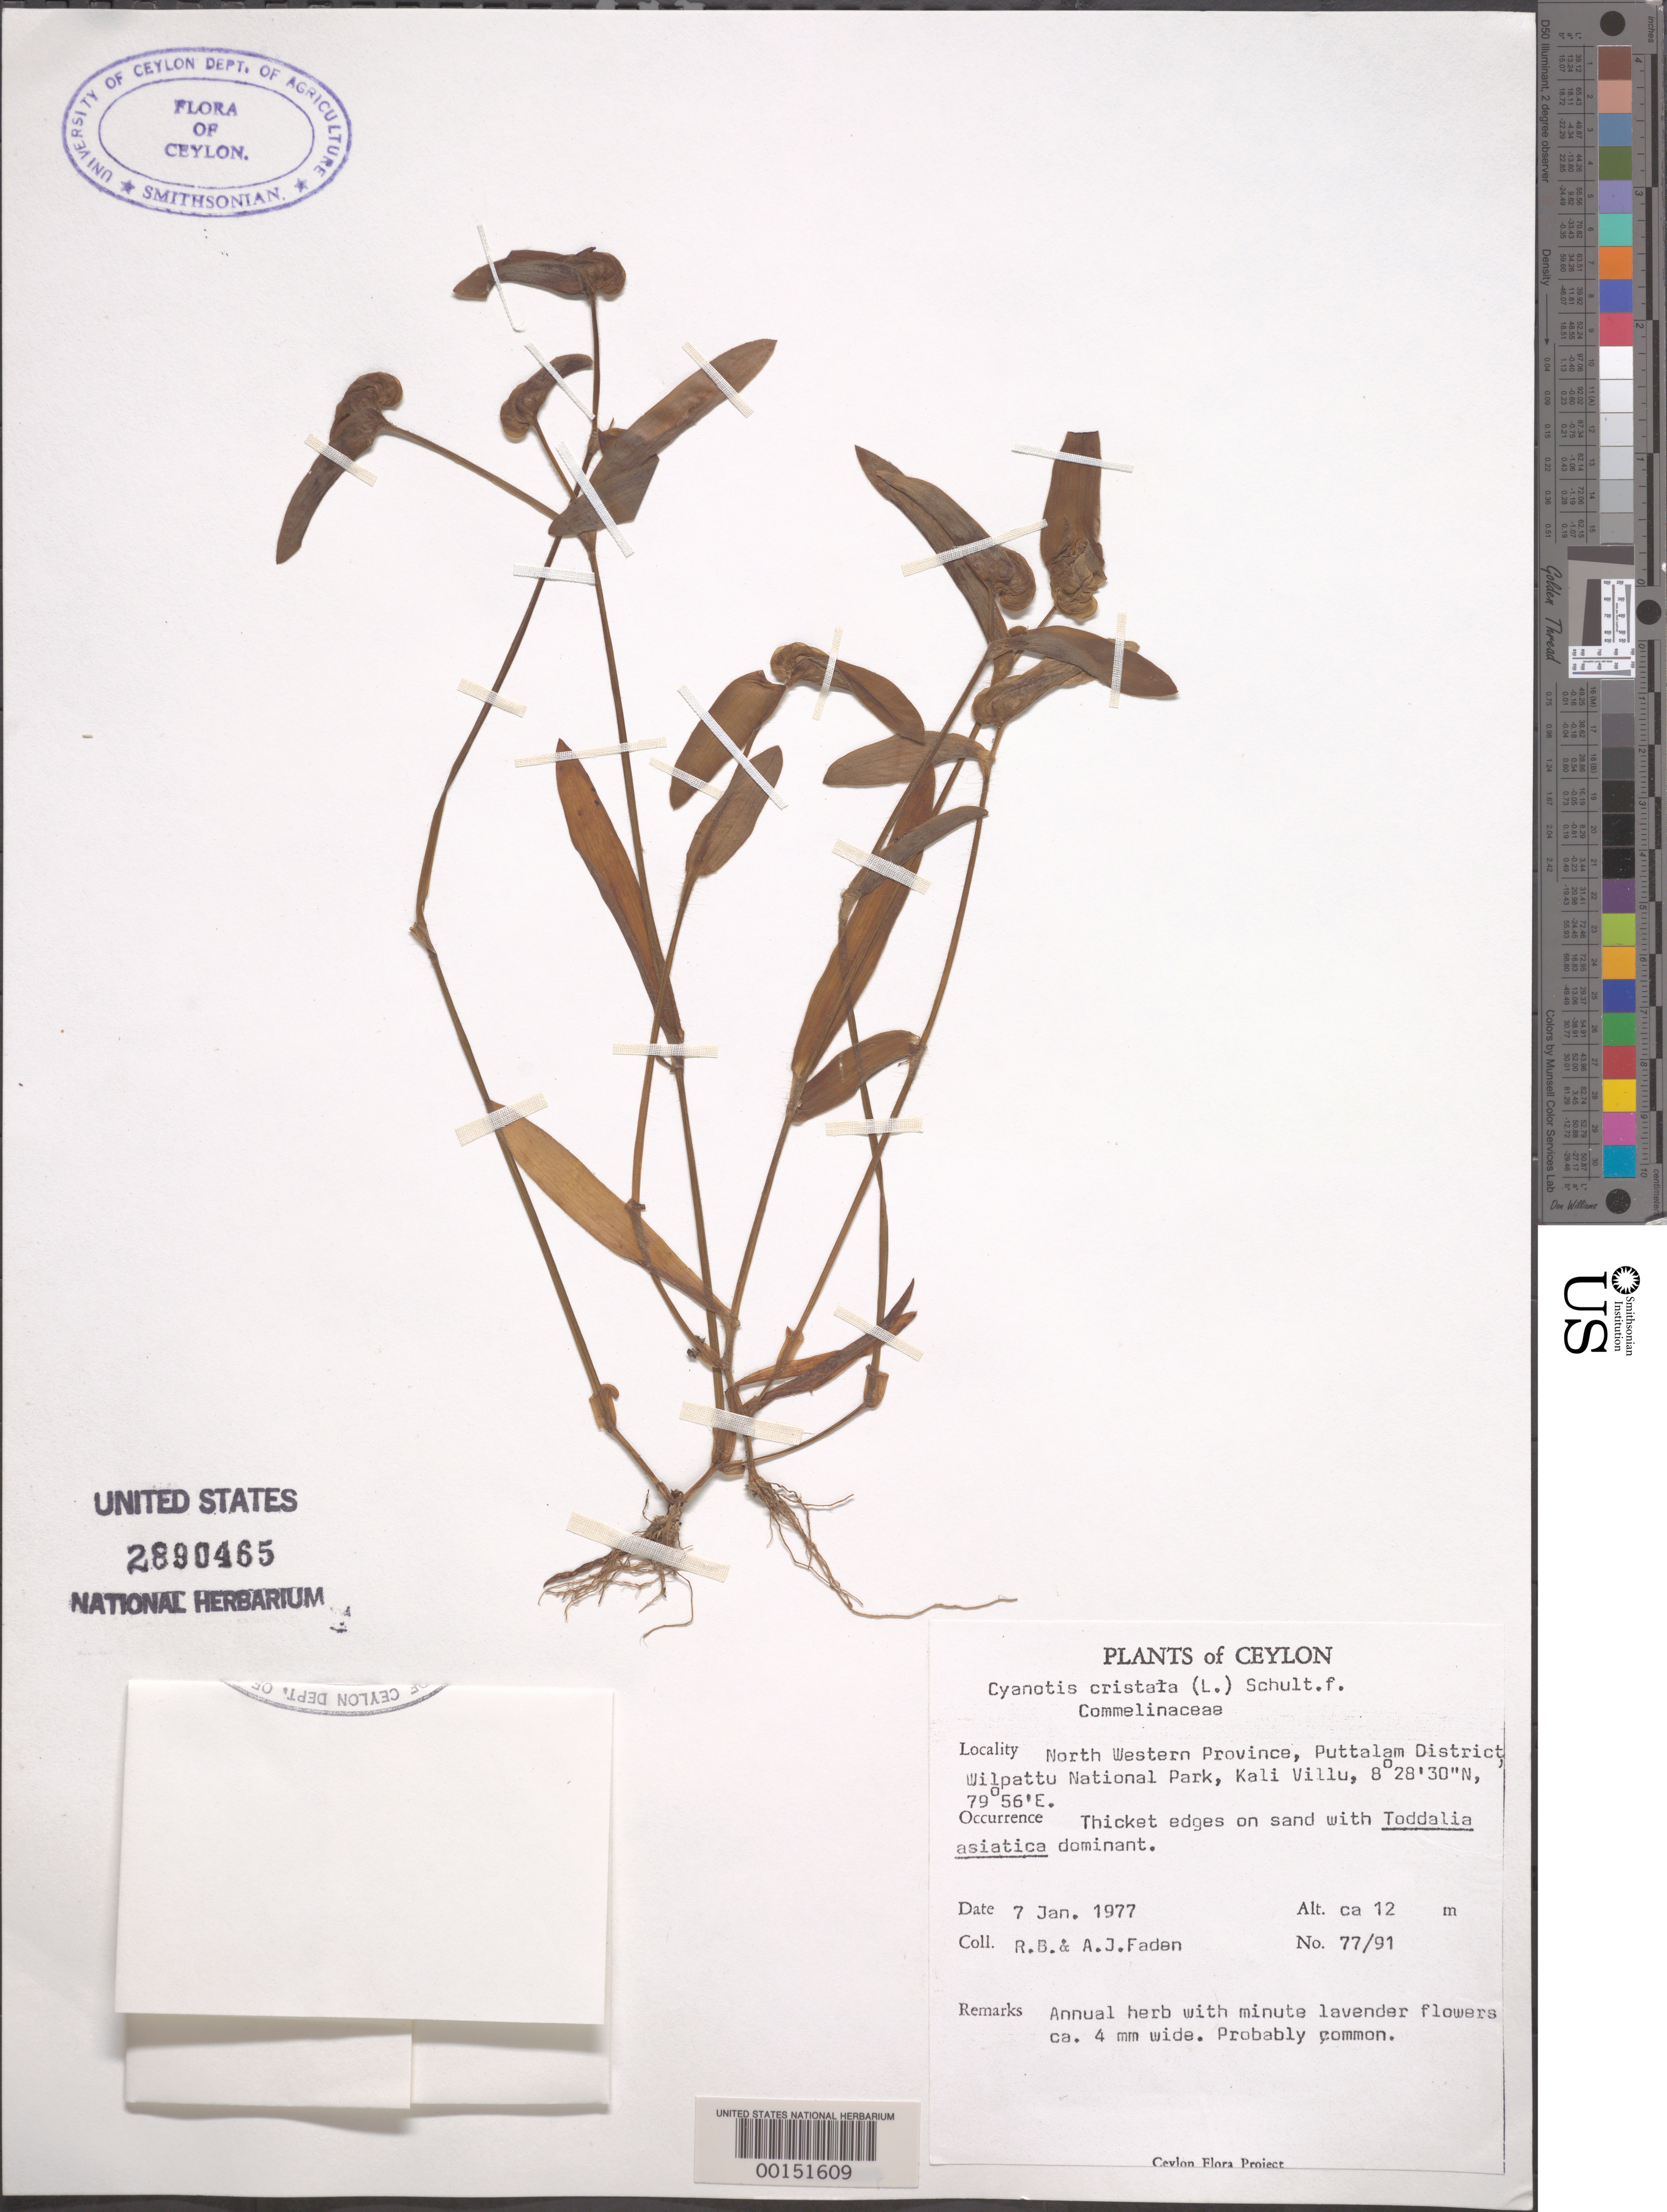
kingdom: Plantae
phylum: Tracheophyta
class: Liliopsida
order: Commelinales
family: Commelinaceae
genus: Cyanotis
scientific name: Cyanotis cristata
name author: (L.) D. Don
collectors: R. B. Faden & A. J. Faden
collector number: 77/91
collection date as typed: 07 Jan 1977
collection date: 1977-01-07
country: Sri Lanka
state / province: North Western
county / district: Puttalam Dist.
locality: Wilpattu national park, kali villu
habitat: Thicket edge on sand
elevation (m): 12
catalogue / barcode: US 2890465